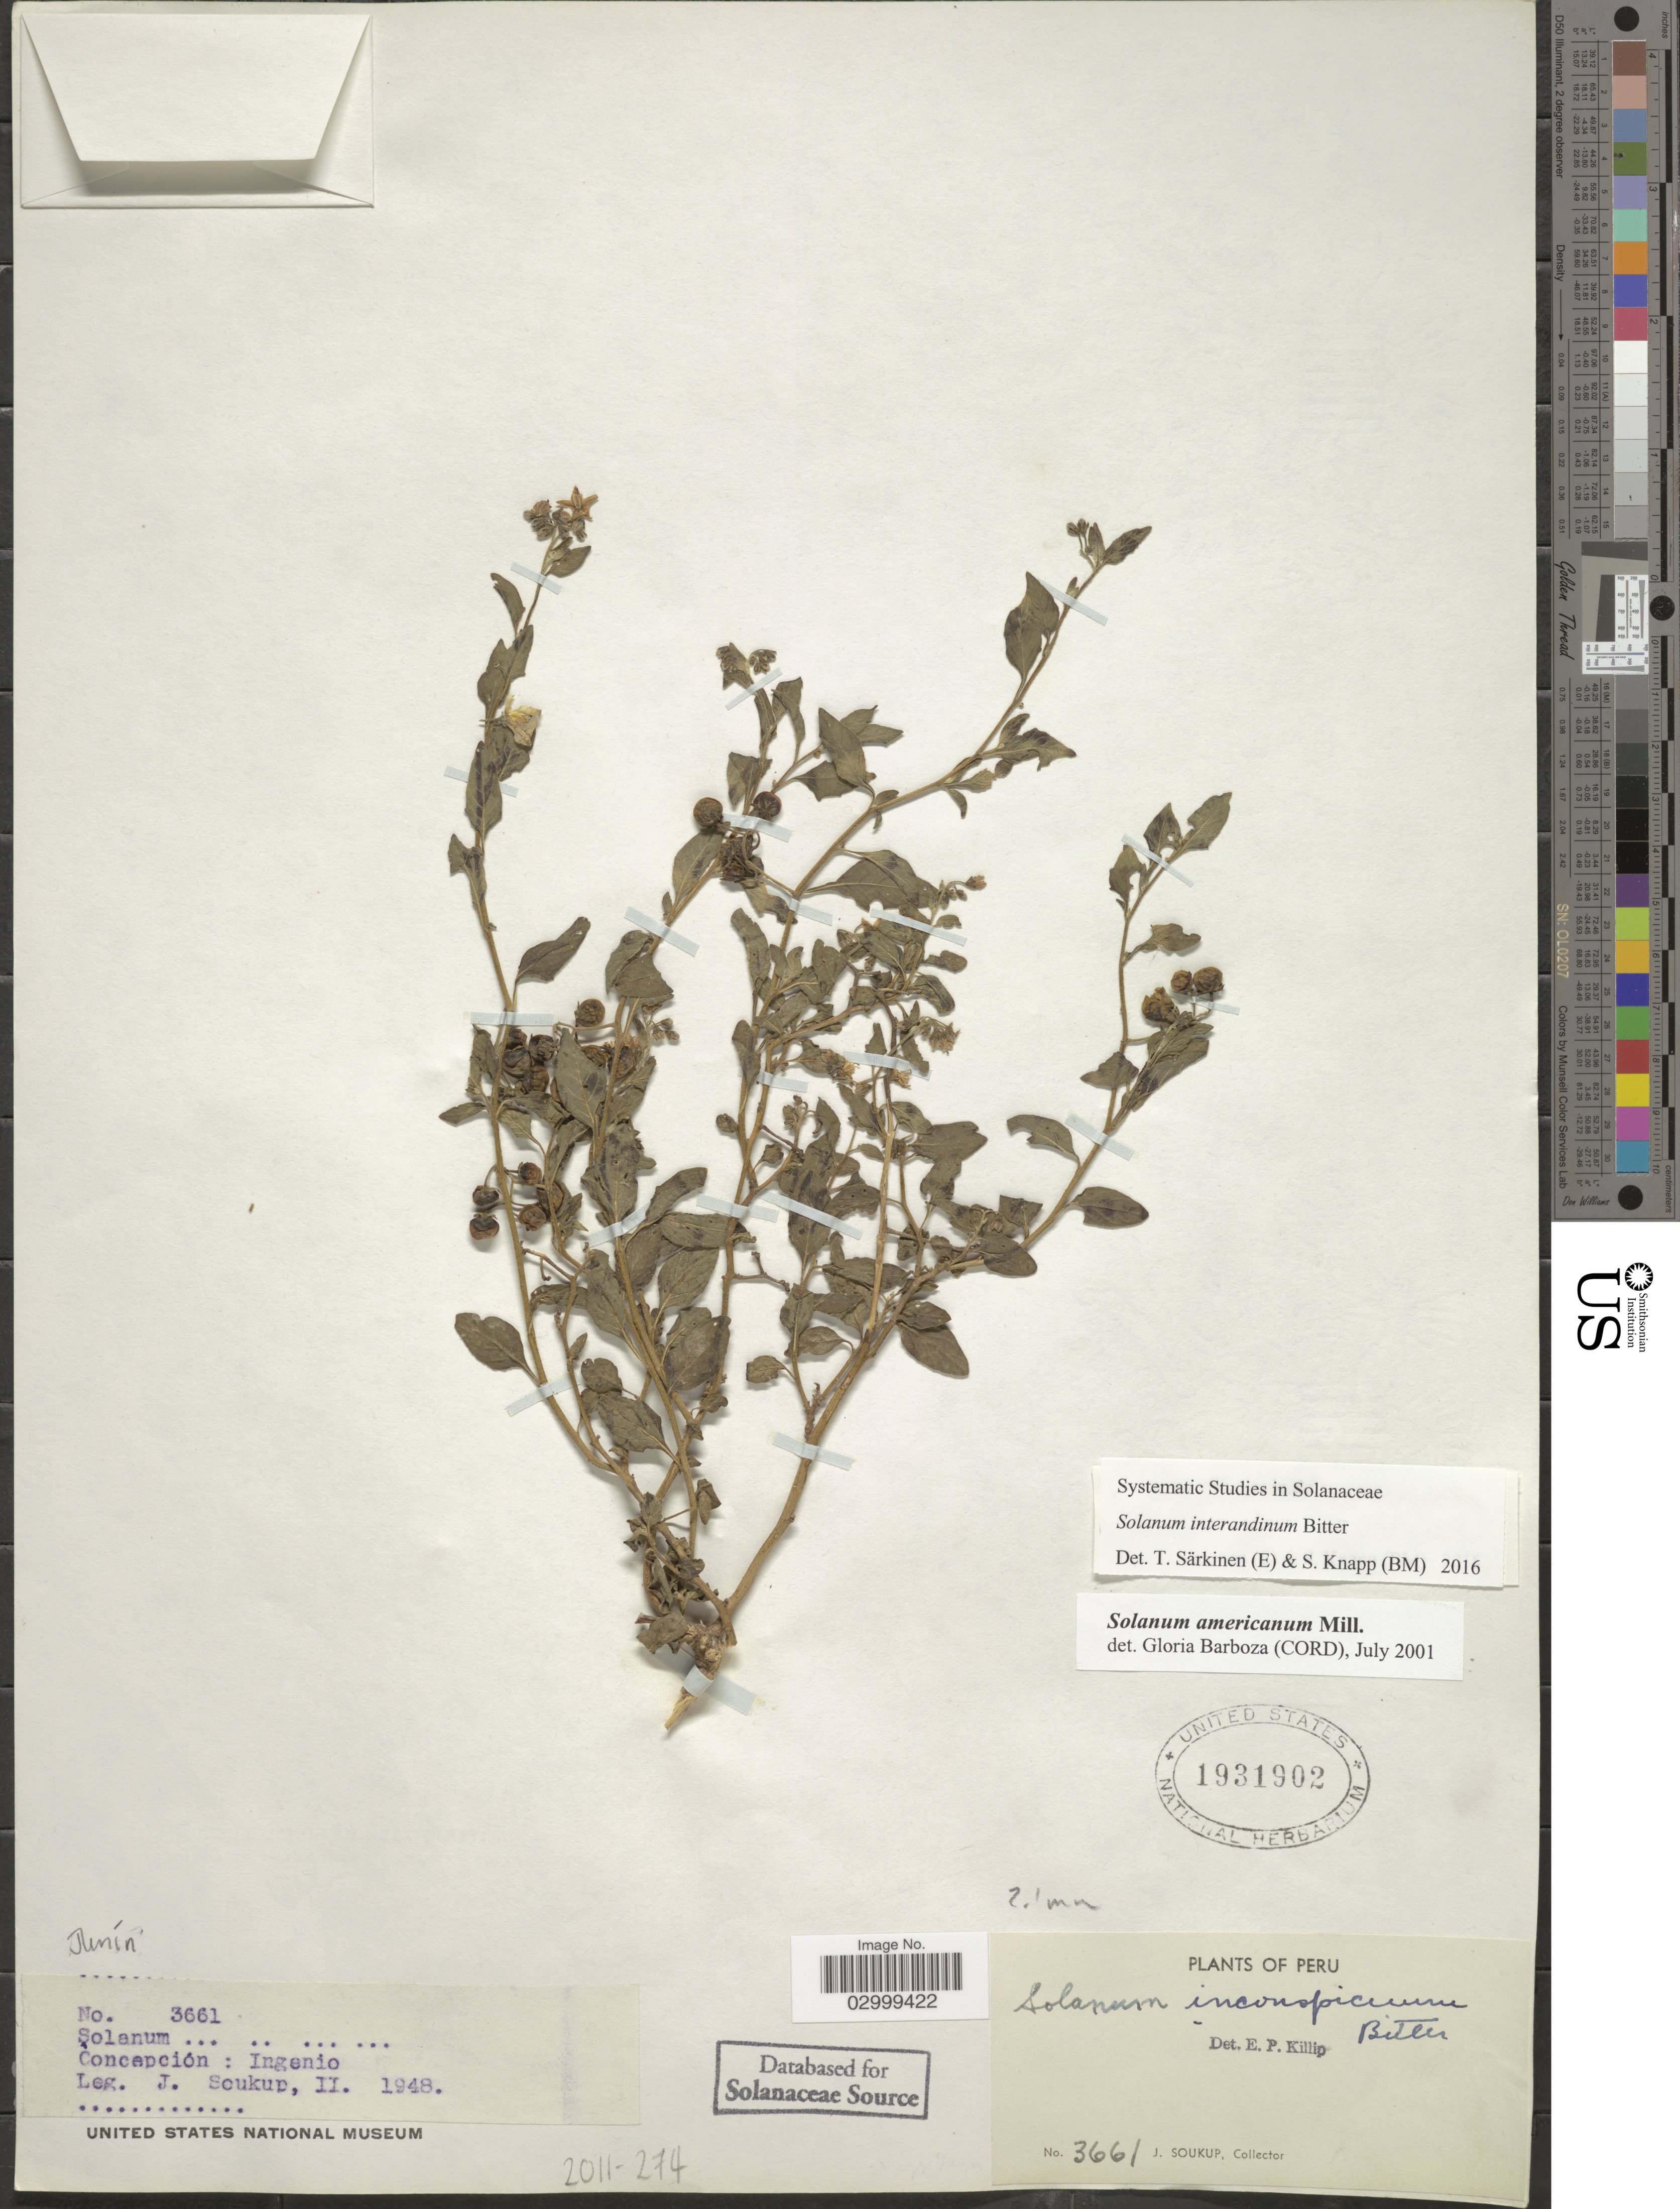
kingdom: Plantae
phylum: Tracheophyta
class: Magnoliopsida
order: Solanales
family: Solanaceae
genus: Solanum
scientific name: Solanum interandinum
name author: Bitter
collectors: J. Soukup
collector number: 3661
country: Peru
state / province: Junín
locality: Concepción: Ingenio.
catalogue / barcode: US 1931902